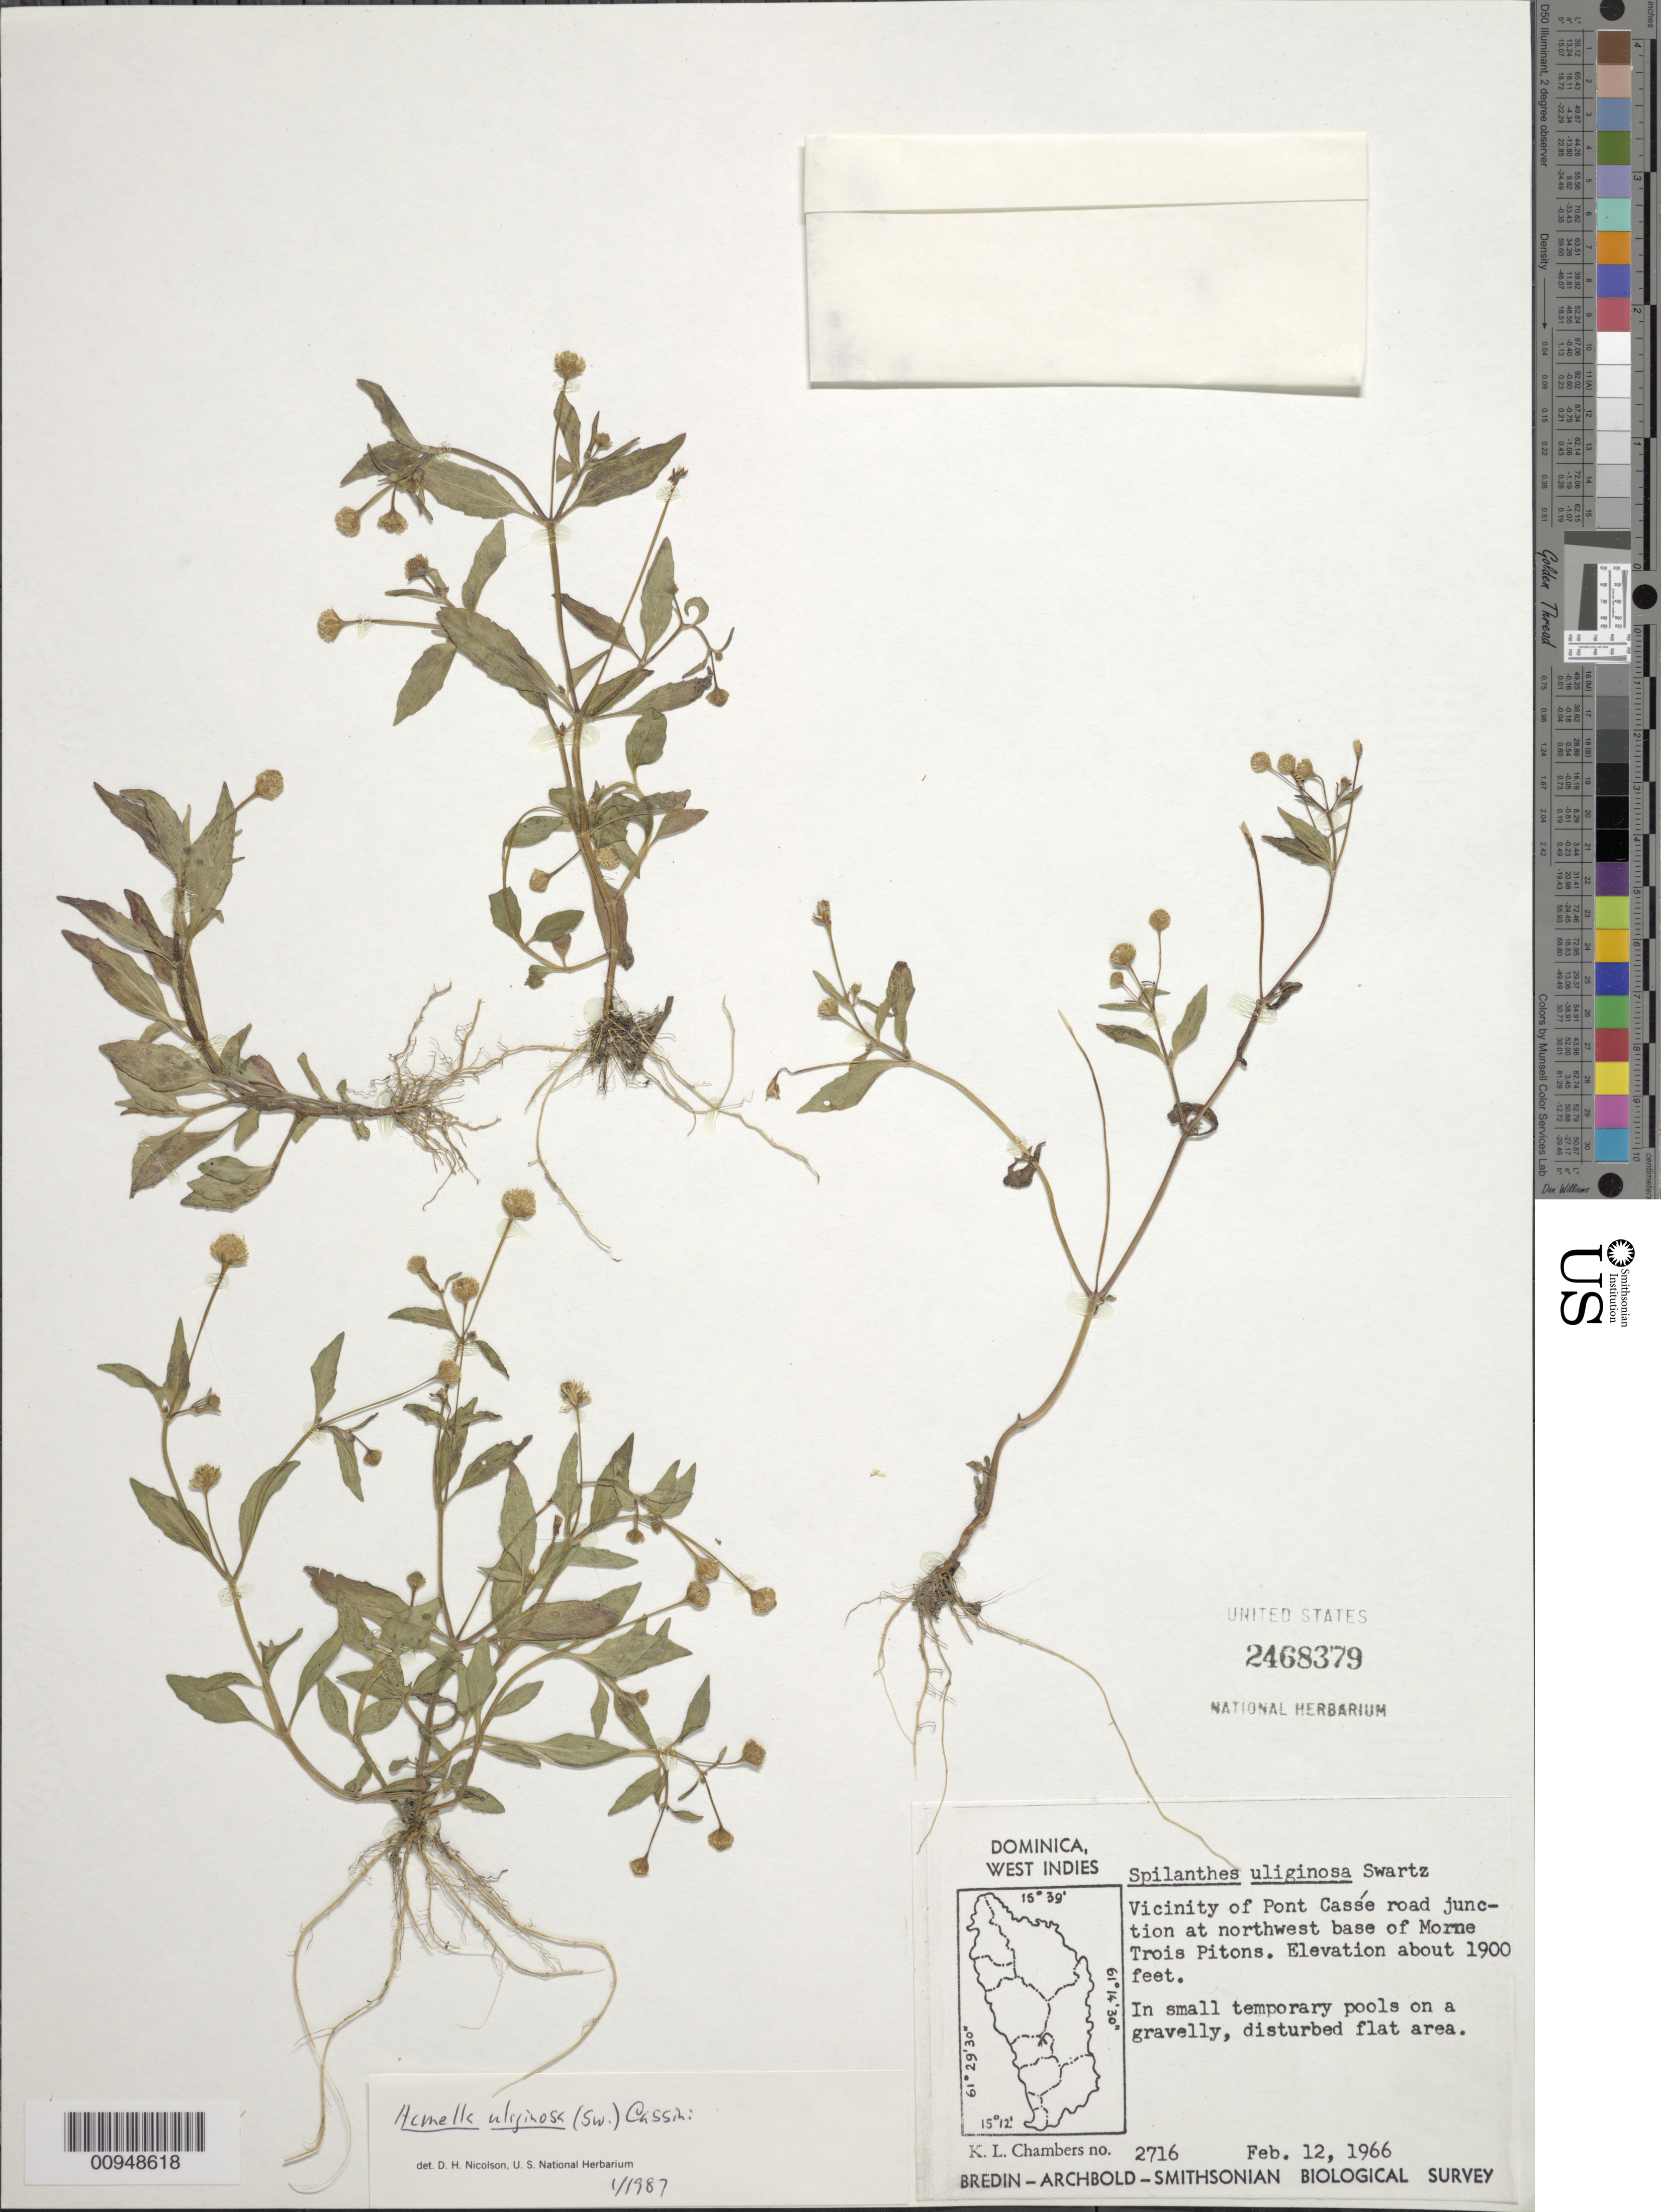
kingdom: Plantae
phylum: Tracheophyta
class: Magnoliopsida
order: Asterales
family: Asteraceae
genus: Acmella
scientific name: Acmella uliginosa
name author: (Sw.) Cass.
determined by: Nicolson, Dan H.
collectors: K. L. Chambers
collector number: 2716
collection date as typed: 12 Feb 1966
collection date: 1966-02-12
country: Dominica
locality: Vicinity of Pont Cassé road, junction at northwest base of Morne Trois Pitons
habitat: In small temporary pools on a gravelly, disturbed flat area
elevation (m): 579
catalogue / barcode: US 2468379